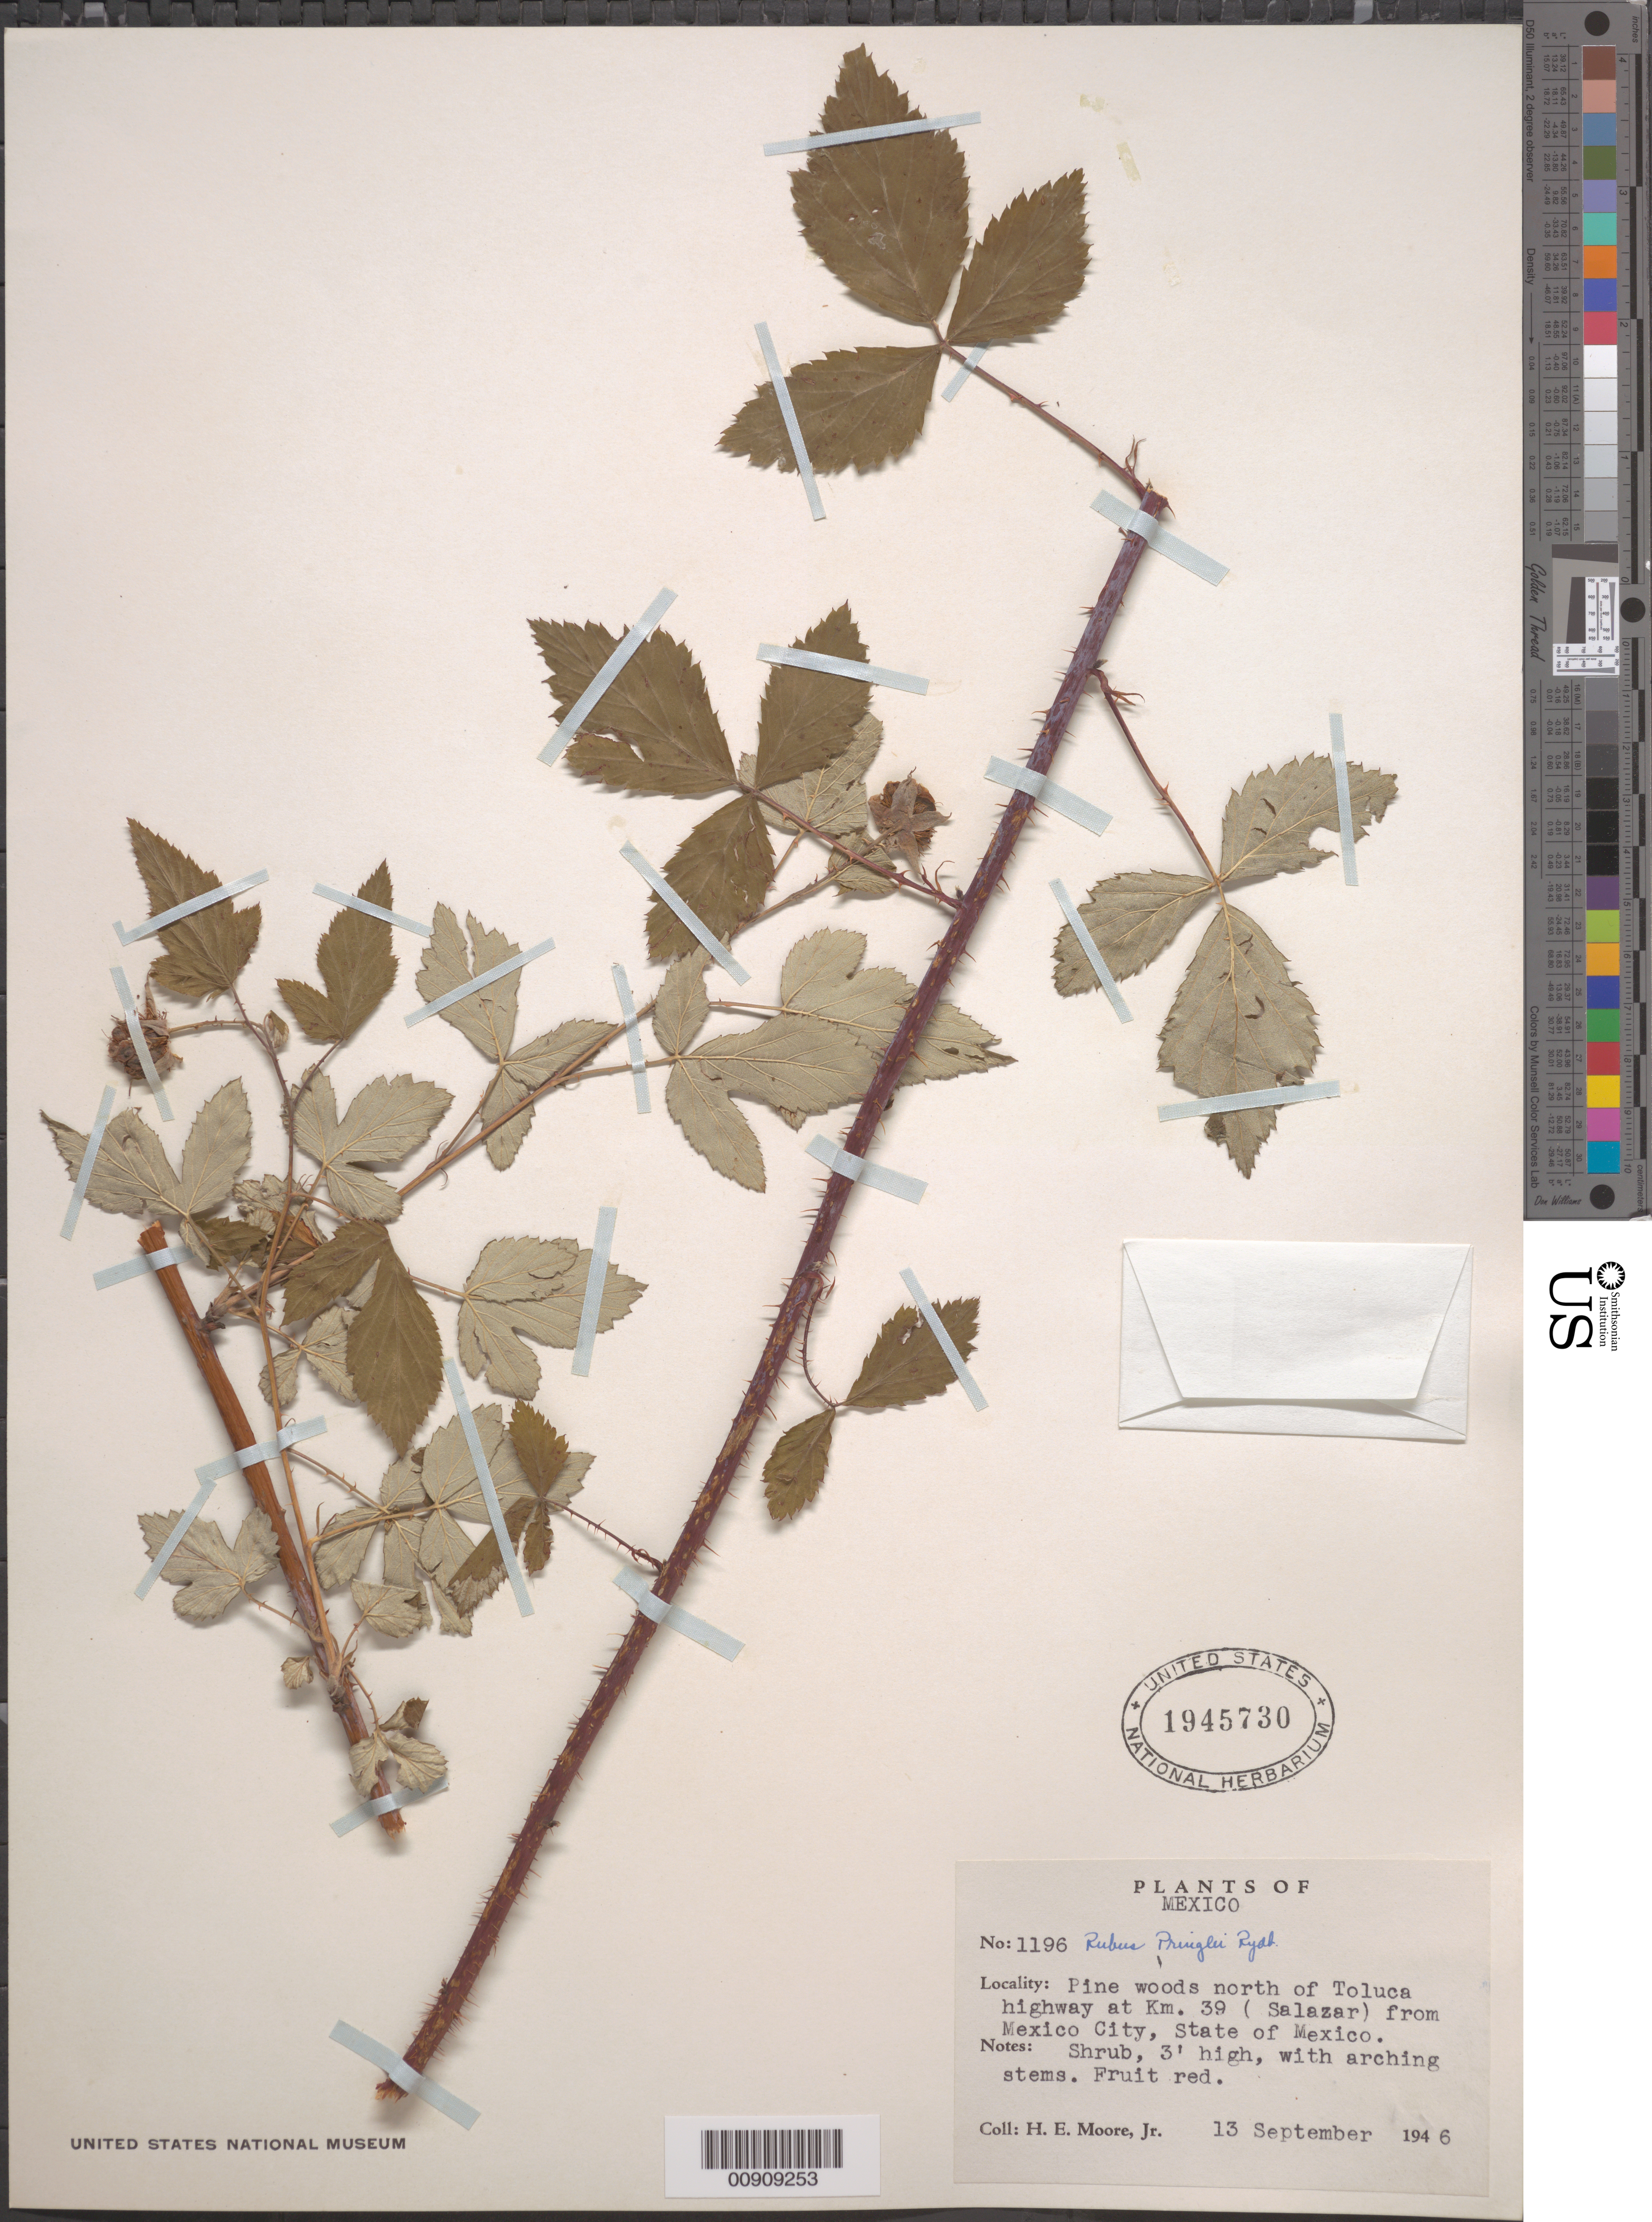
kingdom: Plantae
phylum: Tracheophyta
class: Magnoliopsida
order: Rosales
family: Rosaceae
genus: Rubus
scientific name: Rubus pringlei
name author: Rydb.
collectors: H. E. Moore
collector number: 1196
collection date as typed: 13 Sep 1946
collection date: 1946-09-13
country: Mexico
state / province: México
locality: Pine woods north of Toluca highway at km. 39 (Salazar) from Mexico City, State of Mexico.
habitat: Pine woods.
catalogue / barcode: US 1945730